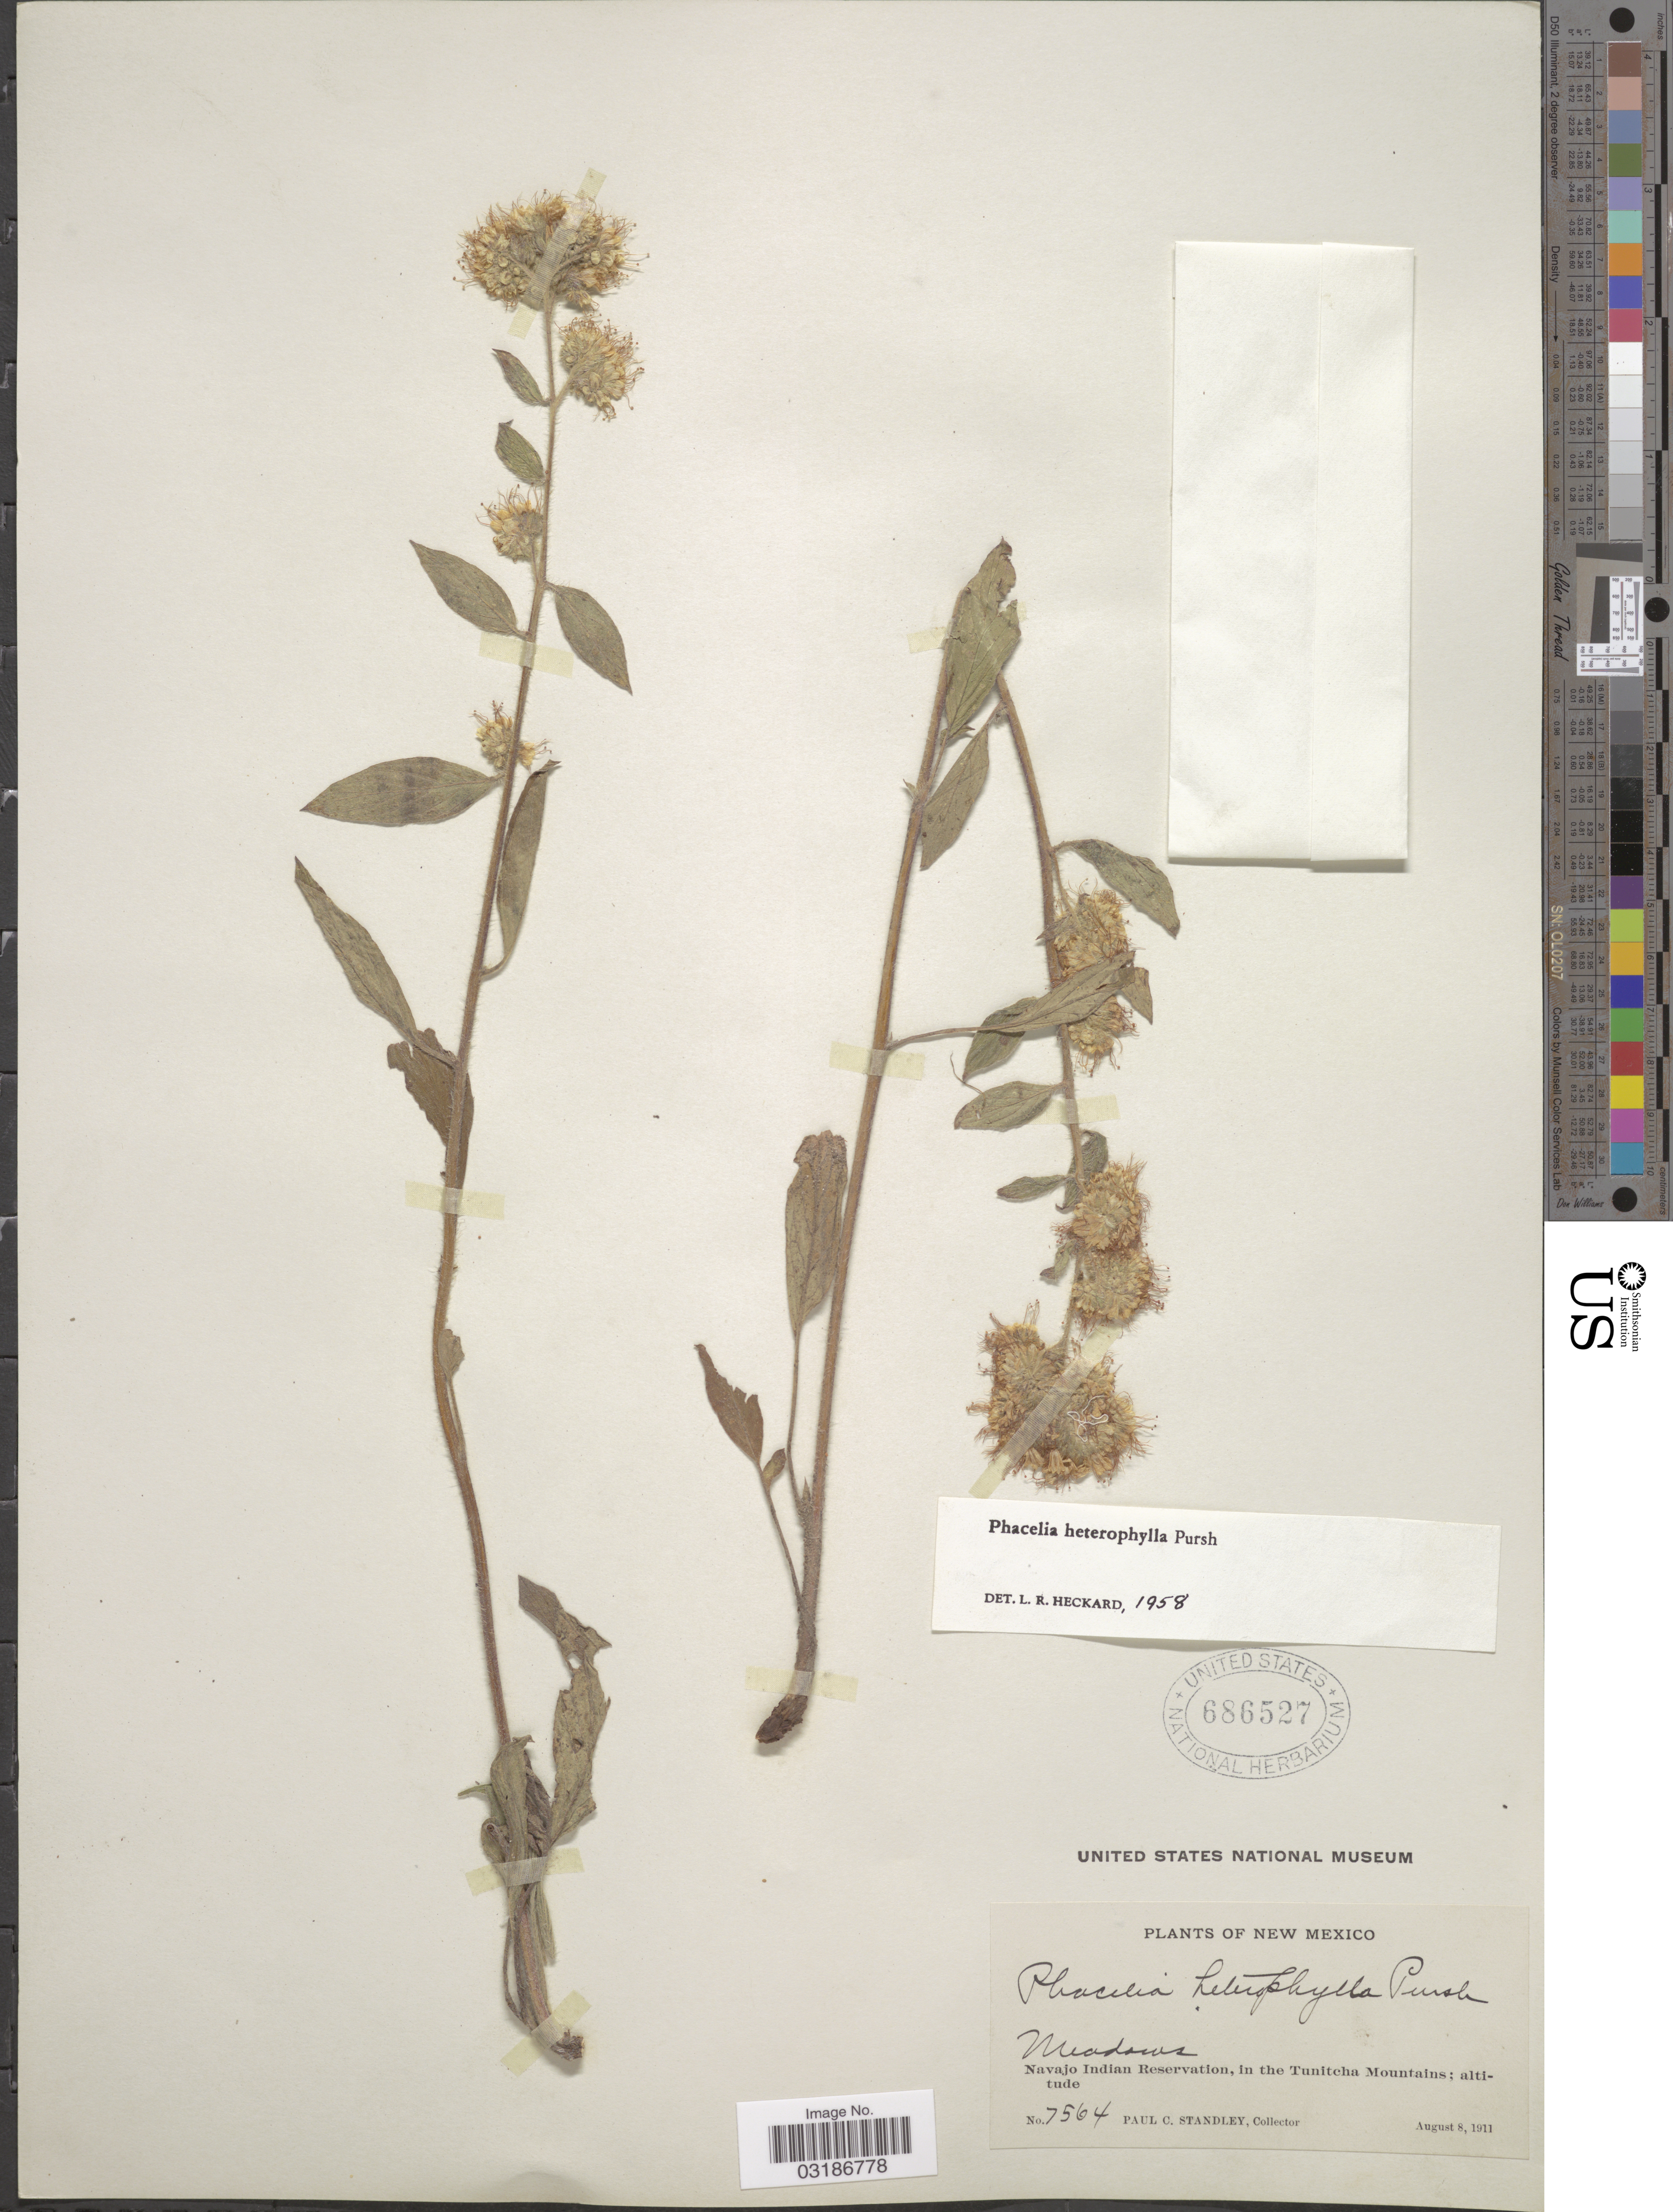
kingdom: Plantae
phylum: Tracheophyta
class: Magnoliopsida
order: Boraginales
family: Hydrophyllaceae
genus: Phacelia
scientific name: Phacelia heterophylla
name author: Pursh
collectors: P. C. Standley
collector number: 7564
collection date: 1911-08-08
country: United States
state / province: New Mexico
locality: Navajo Indian Reservation, in the Tunitcha Mountains.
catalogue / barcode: US 686527